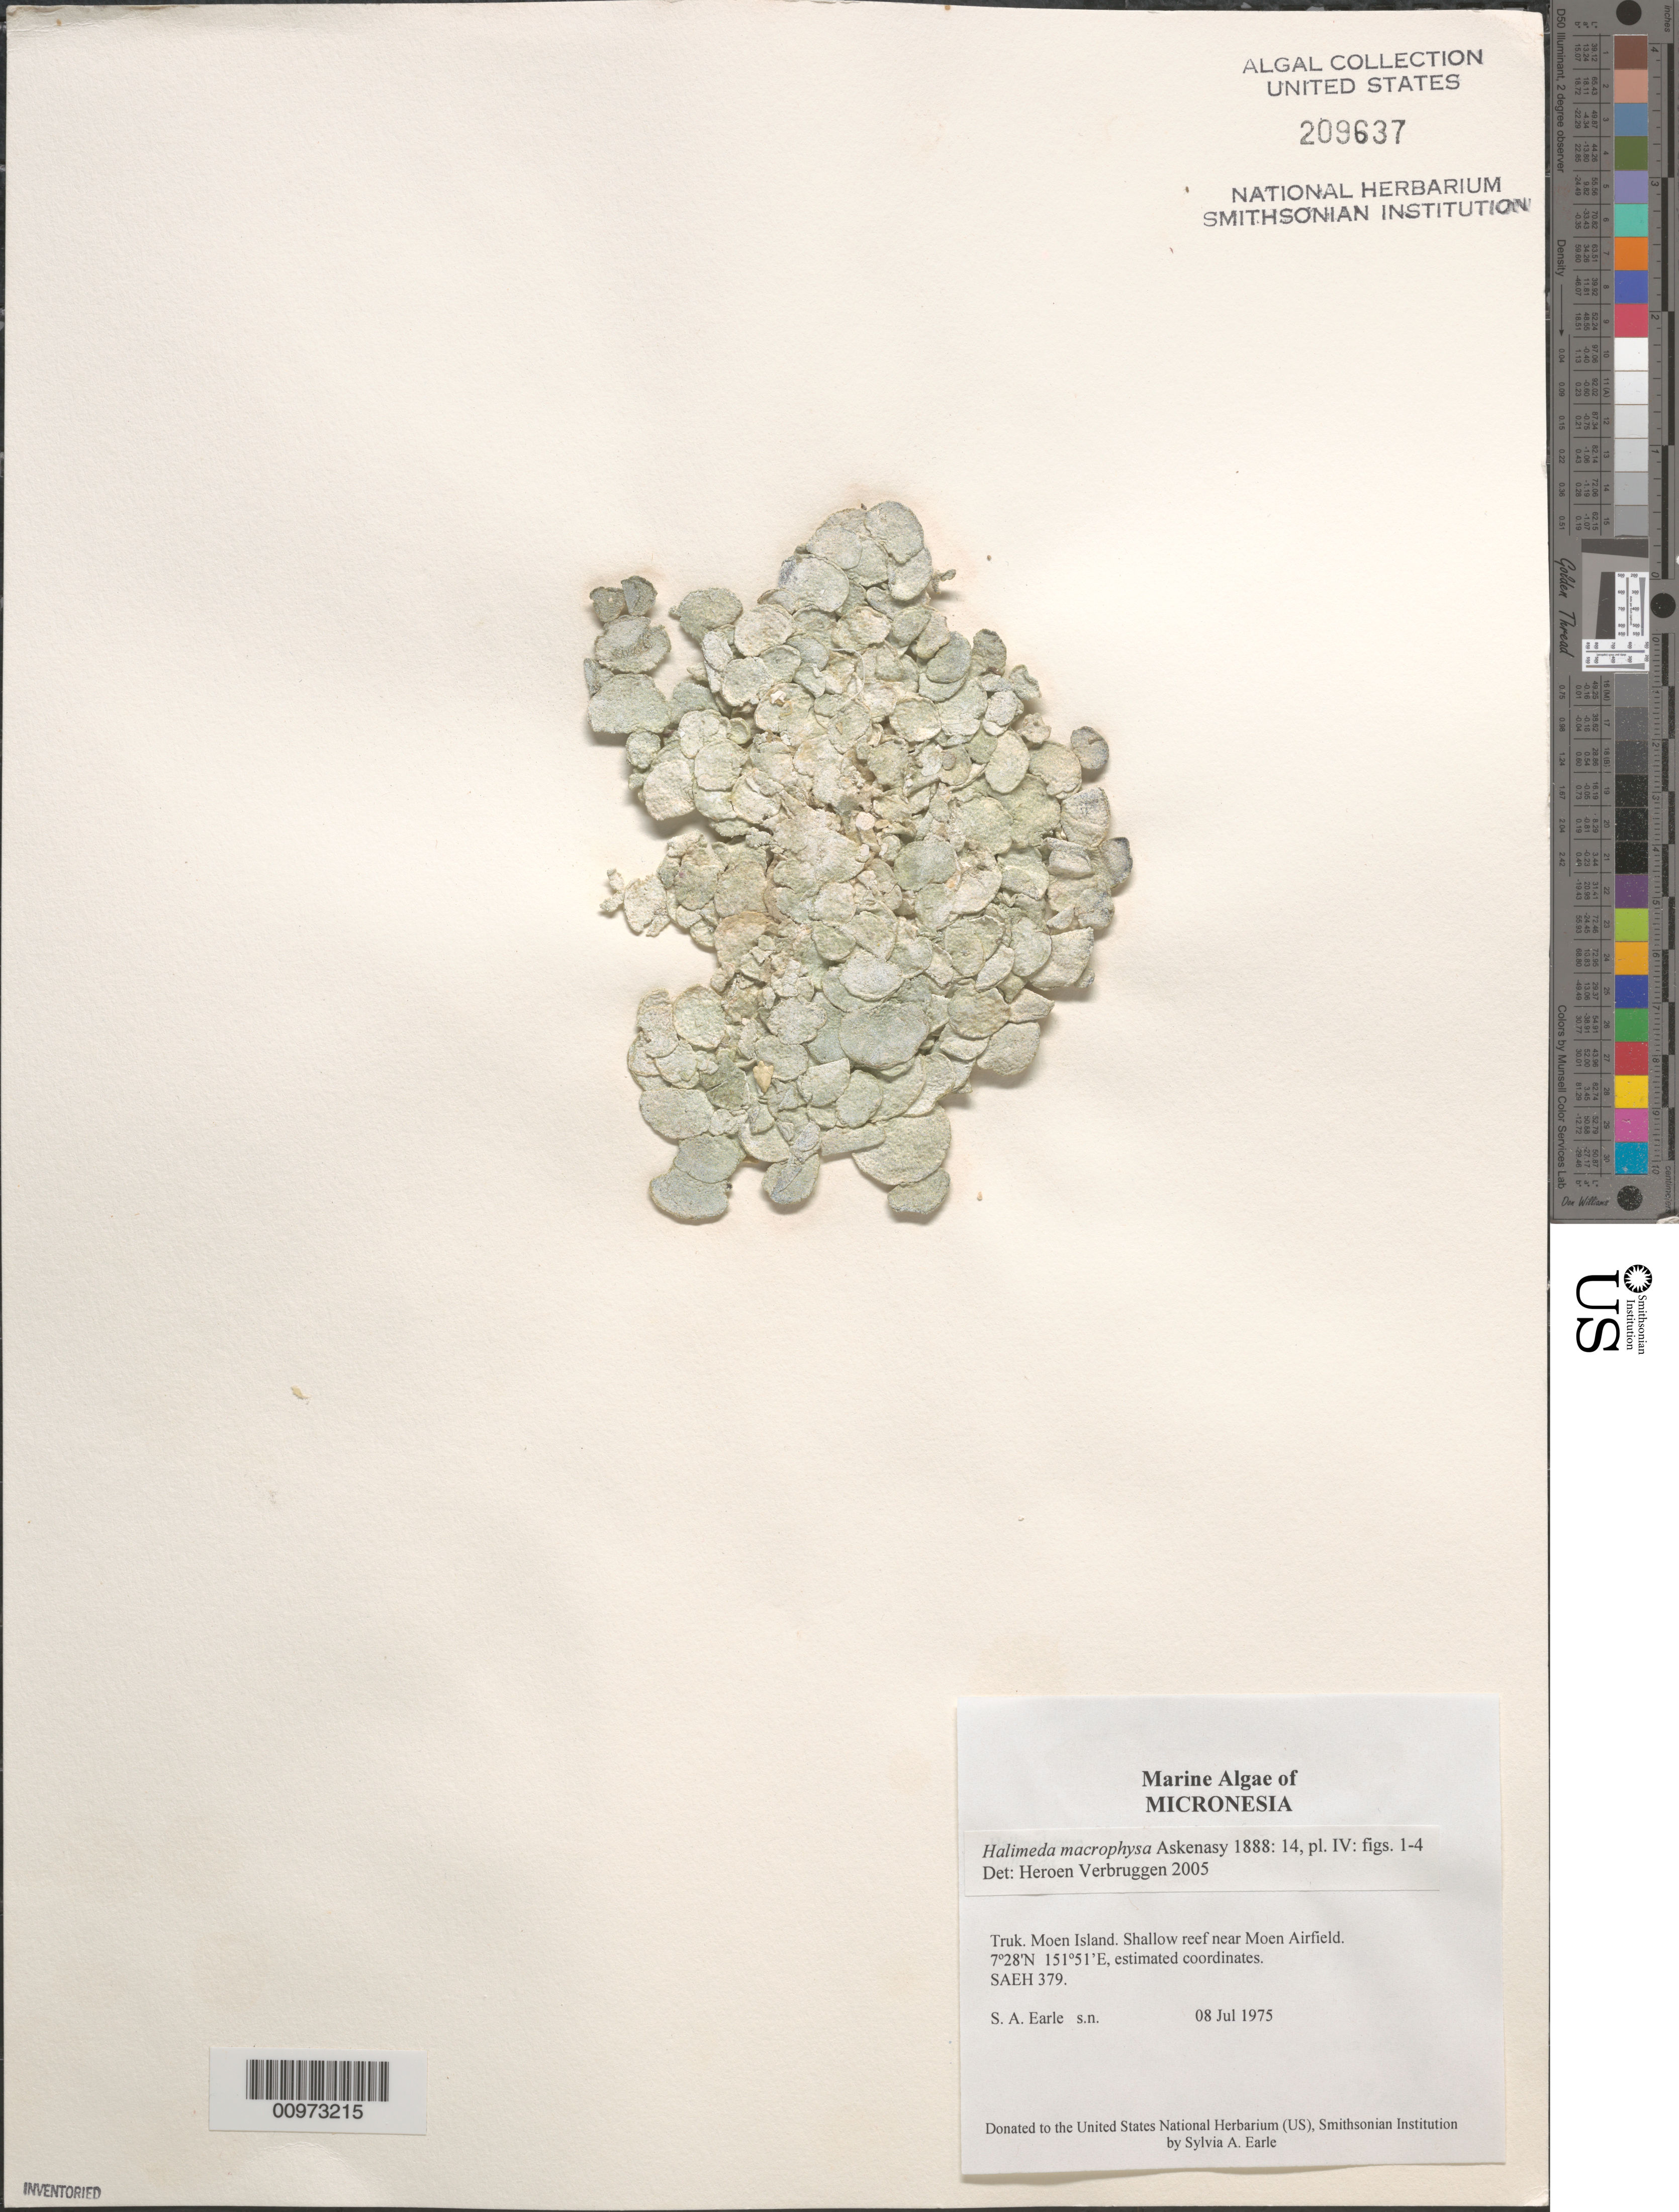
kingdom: Plantae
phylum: Chlorophyta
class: Ulvophyceae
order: Bryopsidales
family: Halimedaceae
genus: Halimeda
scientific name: Halimeda macrophysa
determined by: Verbruggen, H.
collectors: S. A. Earle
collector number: SAEH 379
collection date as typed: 08 Jul 1975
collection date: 1975-07-08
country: Micronesia, Federated States of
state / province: Truk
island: Moen [Wono]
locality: Shallow reef near Moen Airfield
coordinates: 7 28' N, 151 51' E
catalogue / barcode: US 209637